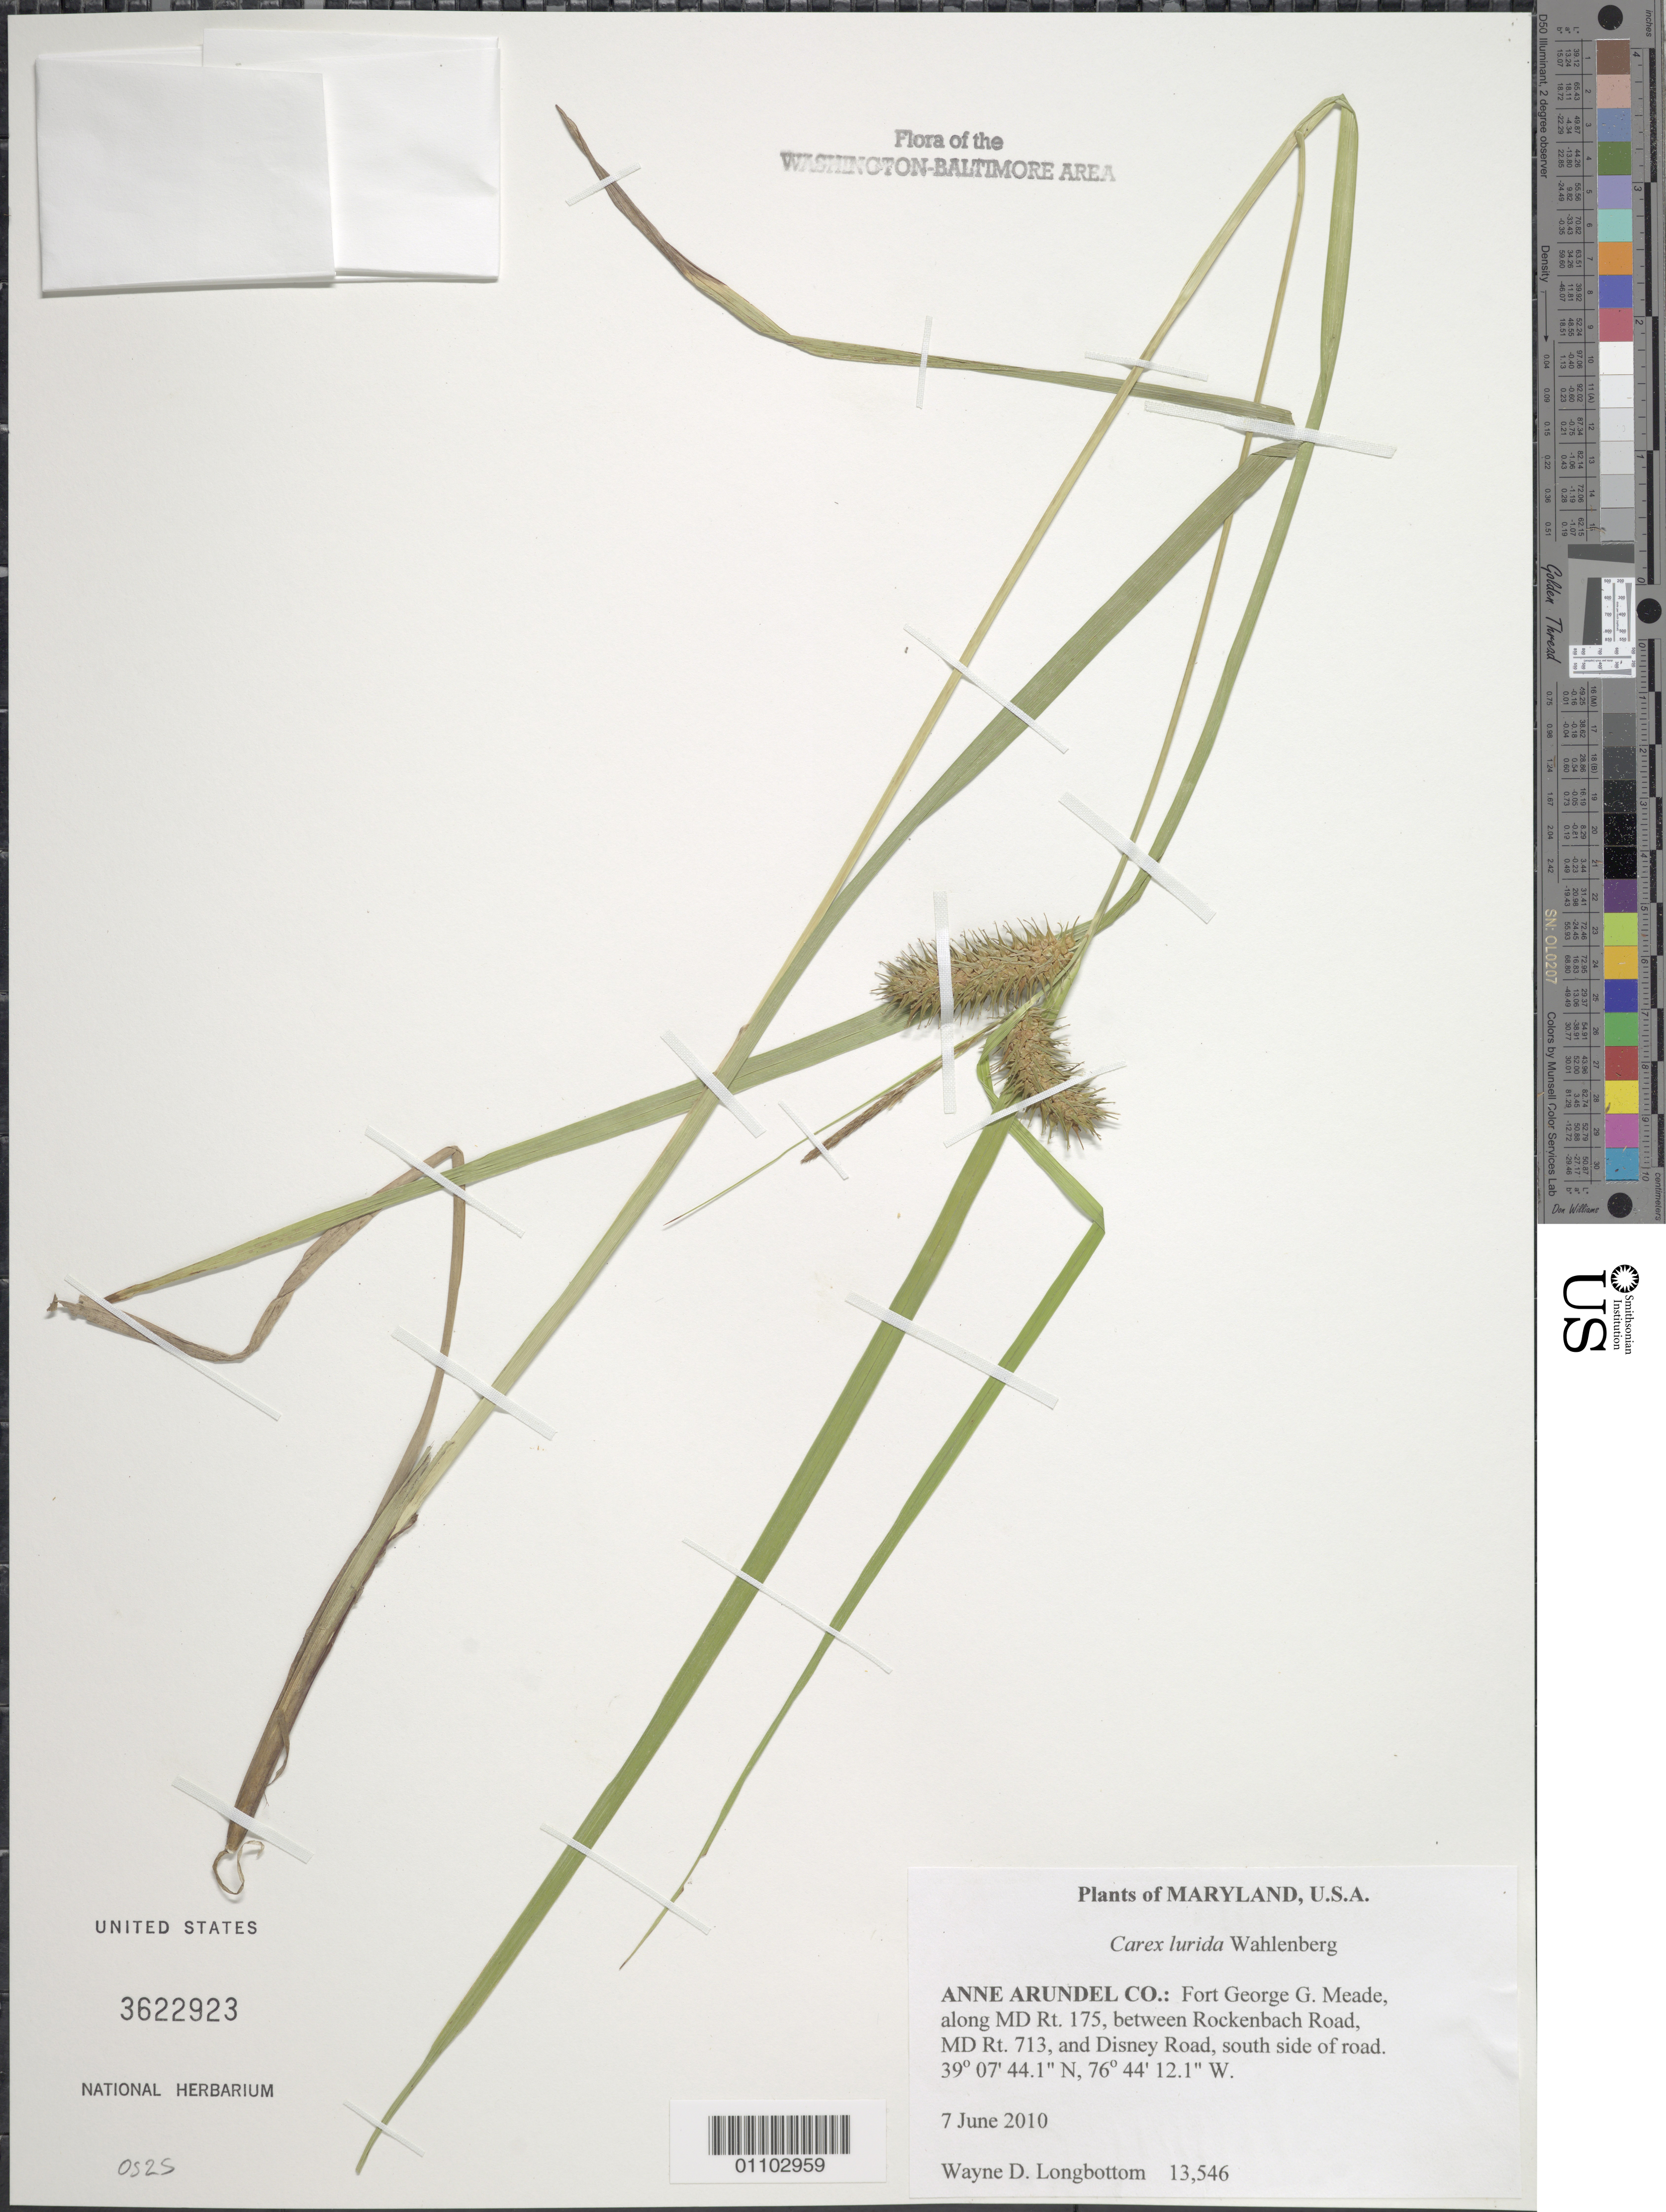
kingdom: Plantae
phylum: Tracheophyta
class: Liliopsida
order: Poales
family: Cyperaceae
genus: Carex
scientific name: Carex lurida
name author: Wahlenb.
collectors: W. D. Longbottom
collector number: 13546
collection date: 2010-06-07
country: United States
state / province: Maryland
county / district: Anne Arundel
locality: Fort George G. Meade, along MD Rt. 175, between Rockenbach Road, MD Rt. 713, and Disney Road, south side of road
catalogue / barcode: US 3622923